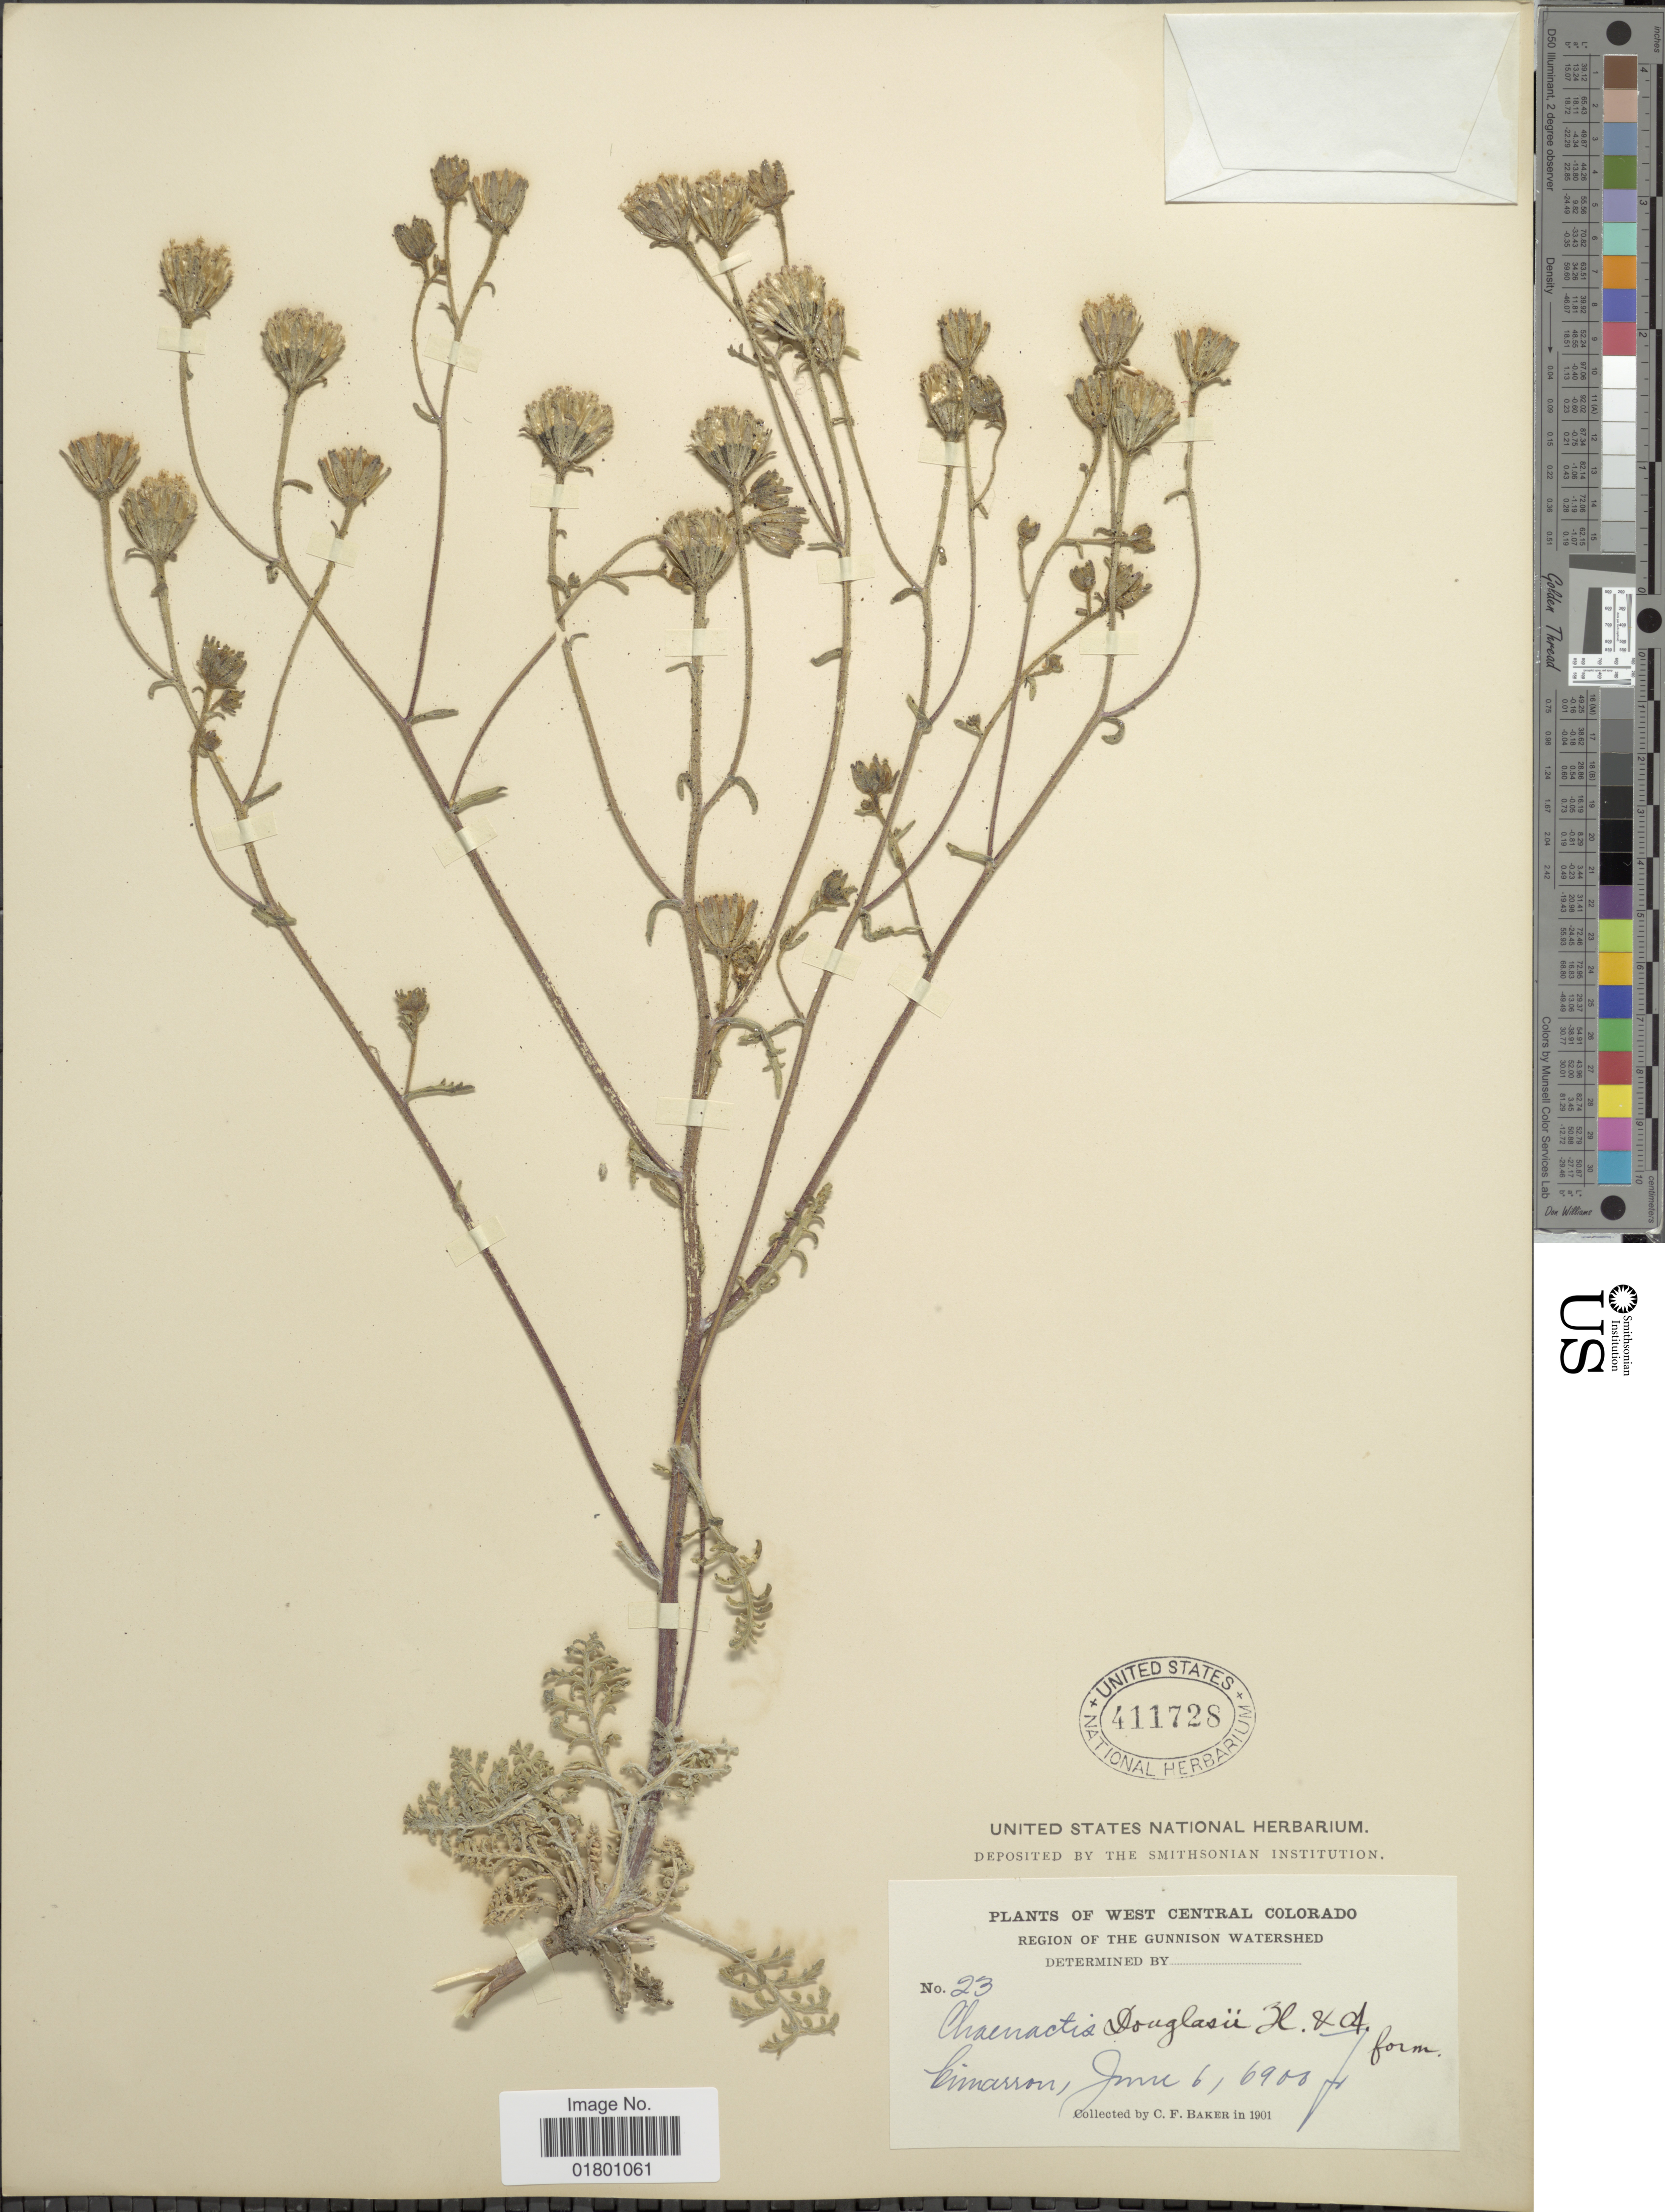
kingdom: Plantae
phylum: Tracheophyta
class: Magnoliopsida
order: Asterales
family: Asteraceae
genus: Chaenactis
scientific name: Chaenactis douglasii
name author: Hook. & Arn.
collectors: C. F. Baker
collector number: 23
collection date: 1901-06-06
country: United States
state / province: Colorado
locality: West Central Colorado, Region of The Gunnison Watershed, Cimarron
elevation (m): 2103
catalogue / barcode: US 411728